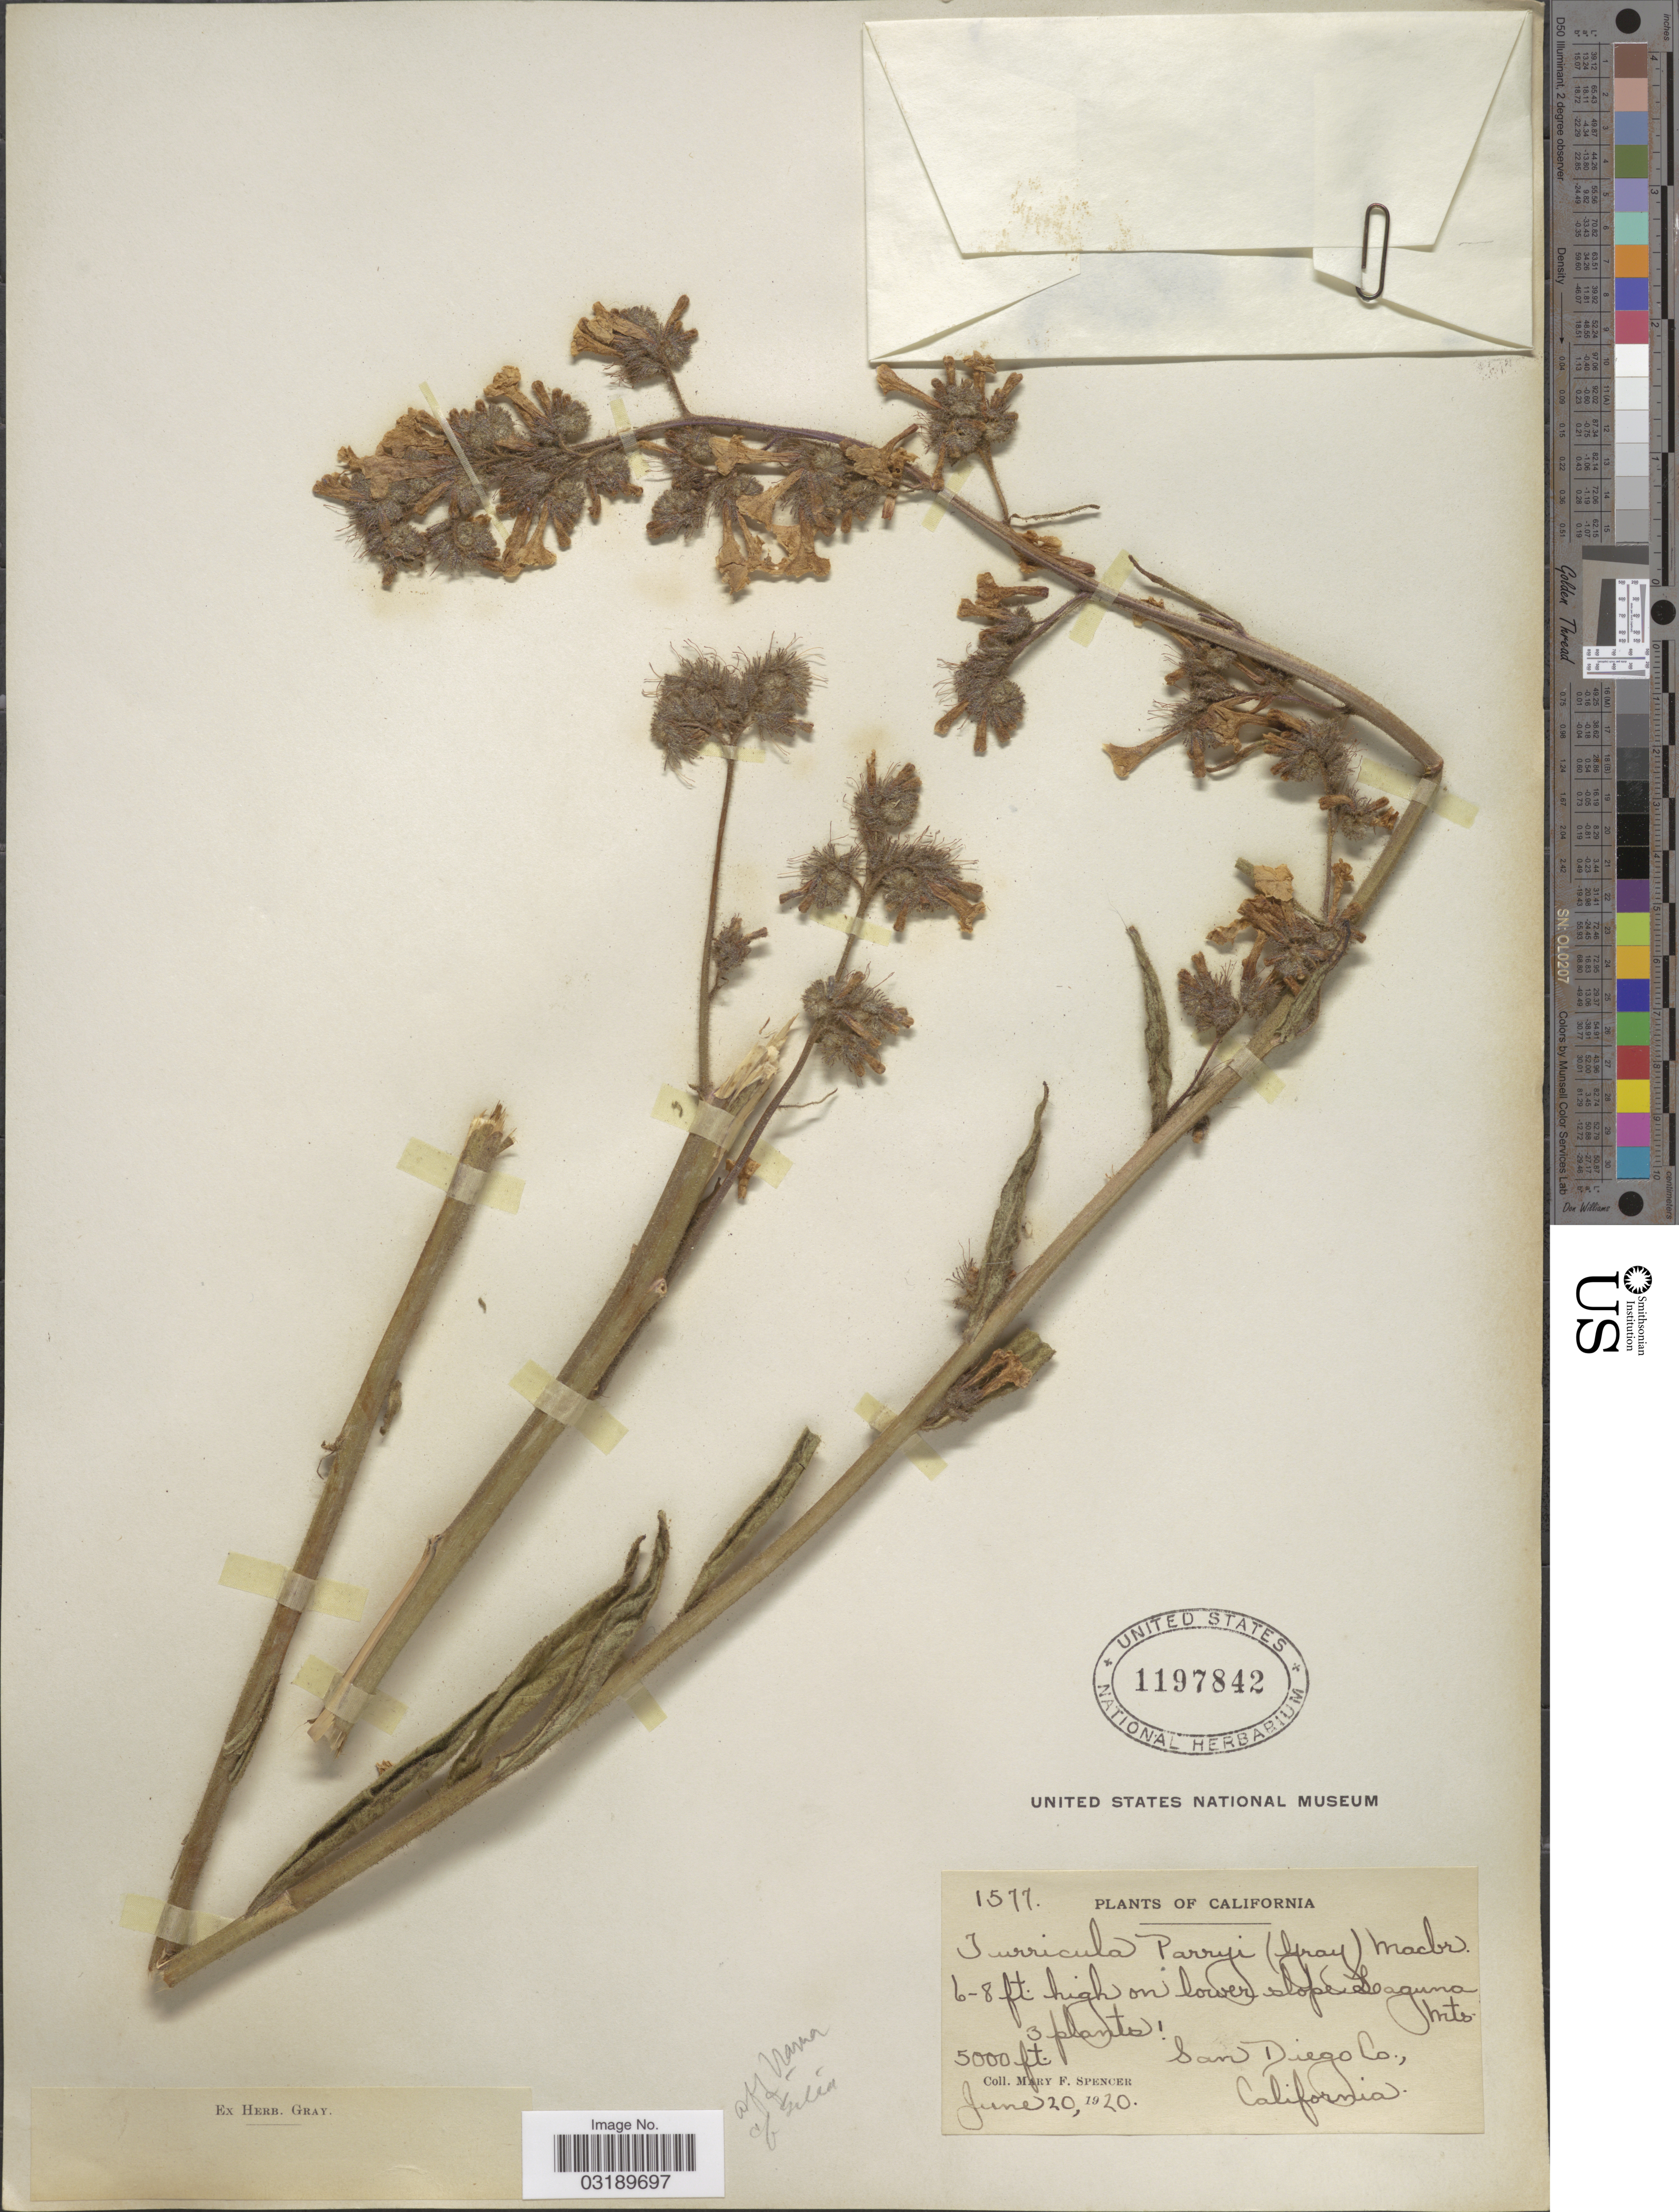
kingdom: Plantae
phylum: Tracheophyta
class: Magnoliopsida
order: Boraginales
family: Namaceae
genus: Eriodictyon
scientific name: Eriodictyon parryi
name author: A. Gray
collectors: M. Spencer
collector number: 1577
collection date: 1920-06-20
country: United States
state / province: California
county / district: San Diego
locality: Lower slope Laguna Mts. San Diego Co.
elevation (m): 1524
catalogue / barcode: US 1197842